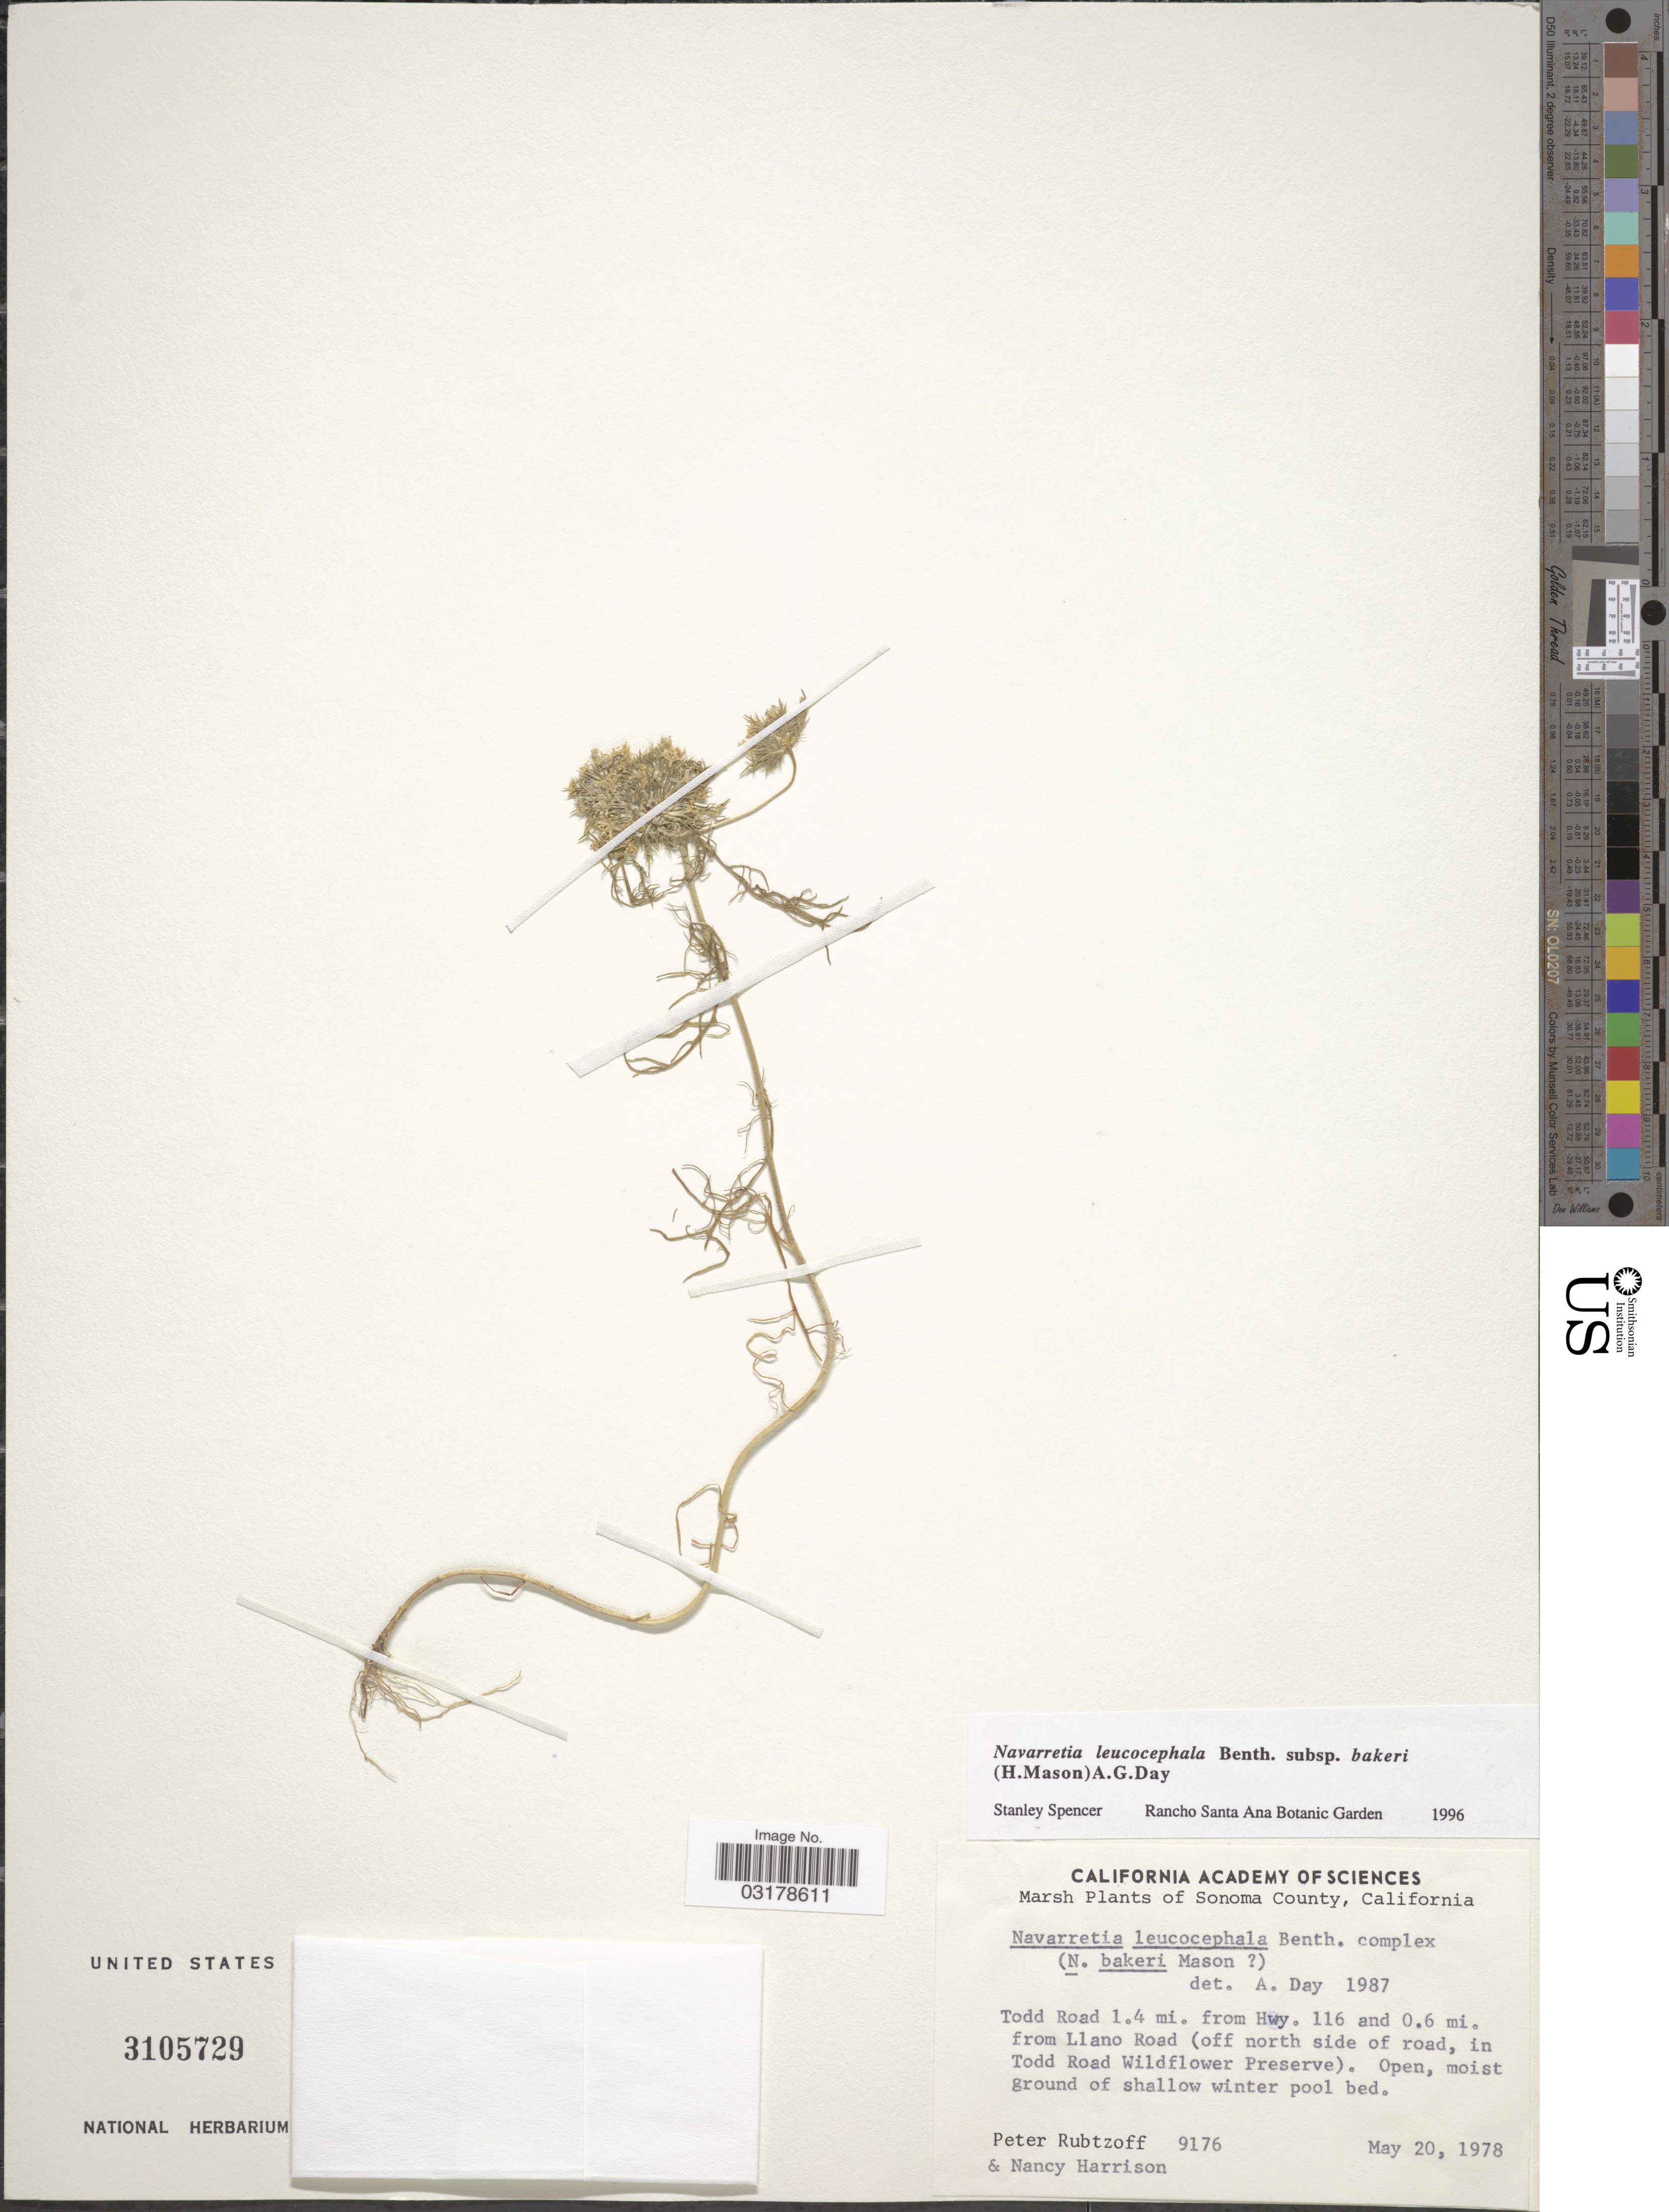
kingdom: Plantae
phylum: Tracheophyta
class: Magnoliopsida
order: Ericales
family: Polemoniaceae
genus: Navarretia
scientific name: Navarretia leucocephala subsp. bakeri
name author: (H. Mason) A.G. Day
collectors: P. Rubtzoff & N. Harrison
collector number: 9176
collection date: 1978-05-20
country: United States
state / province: California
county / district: Sonoma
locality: Sonoma County. Todd Road 1.4 mi. from Hwy. 116 and 0.6 mi. from Llano Road (off north side of road, in Todd Road Wildflower Preserve).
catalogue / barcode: US 3105729